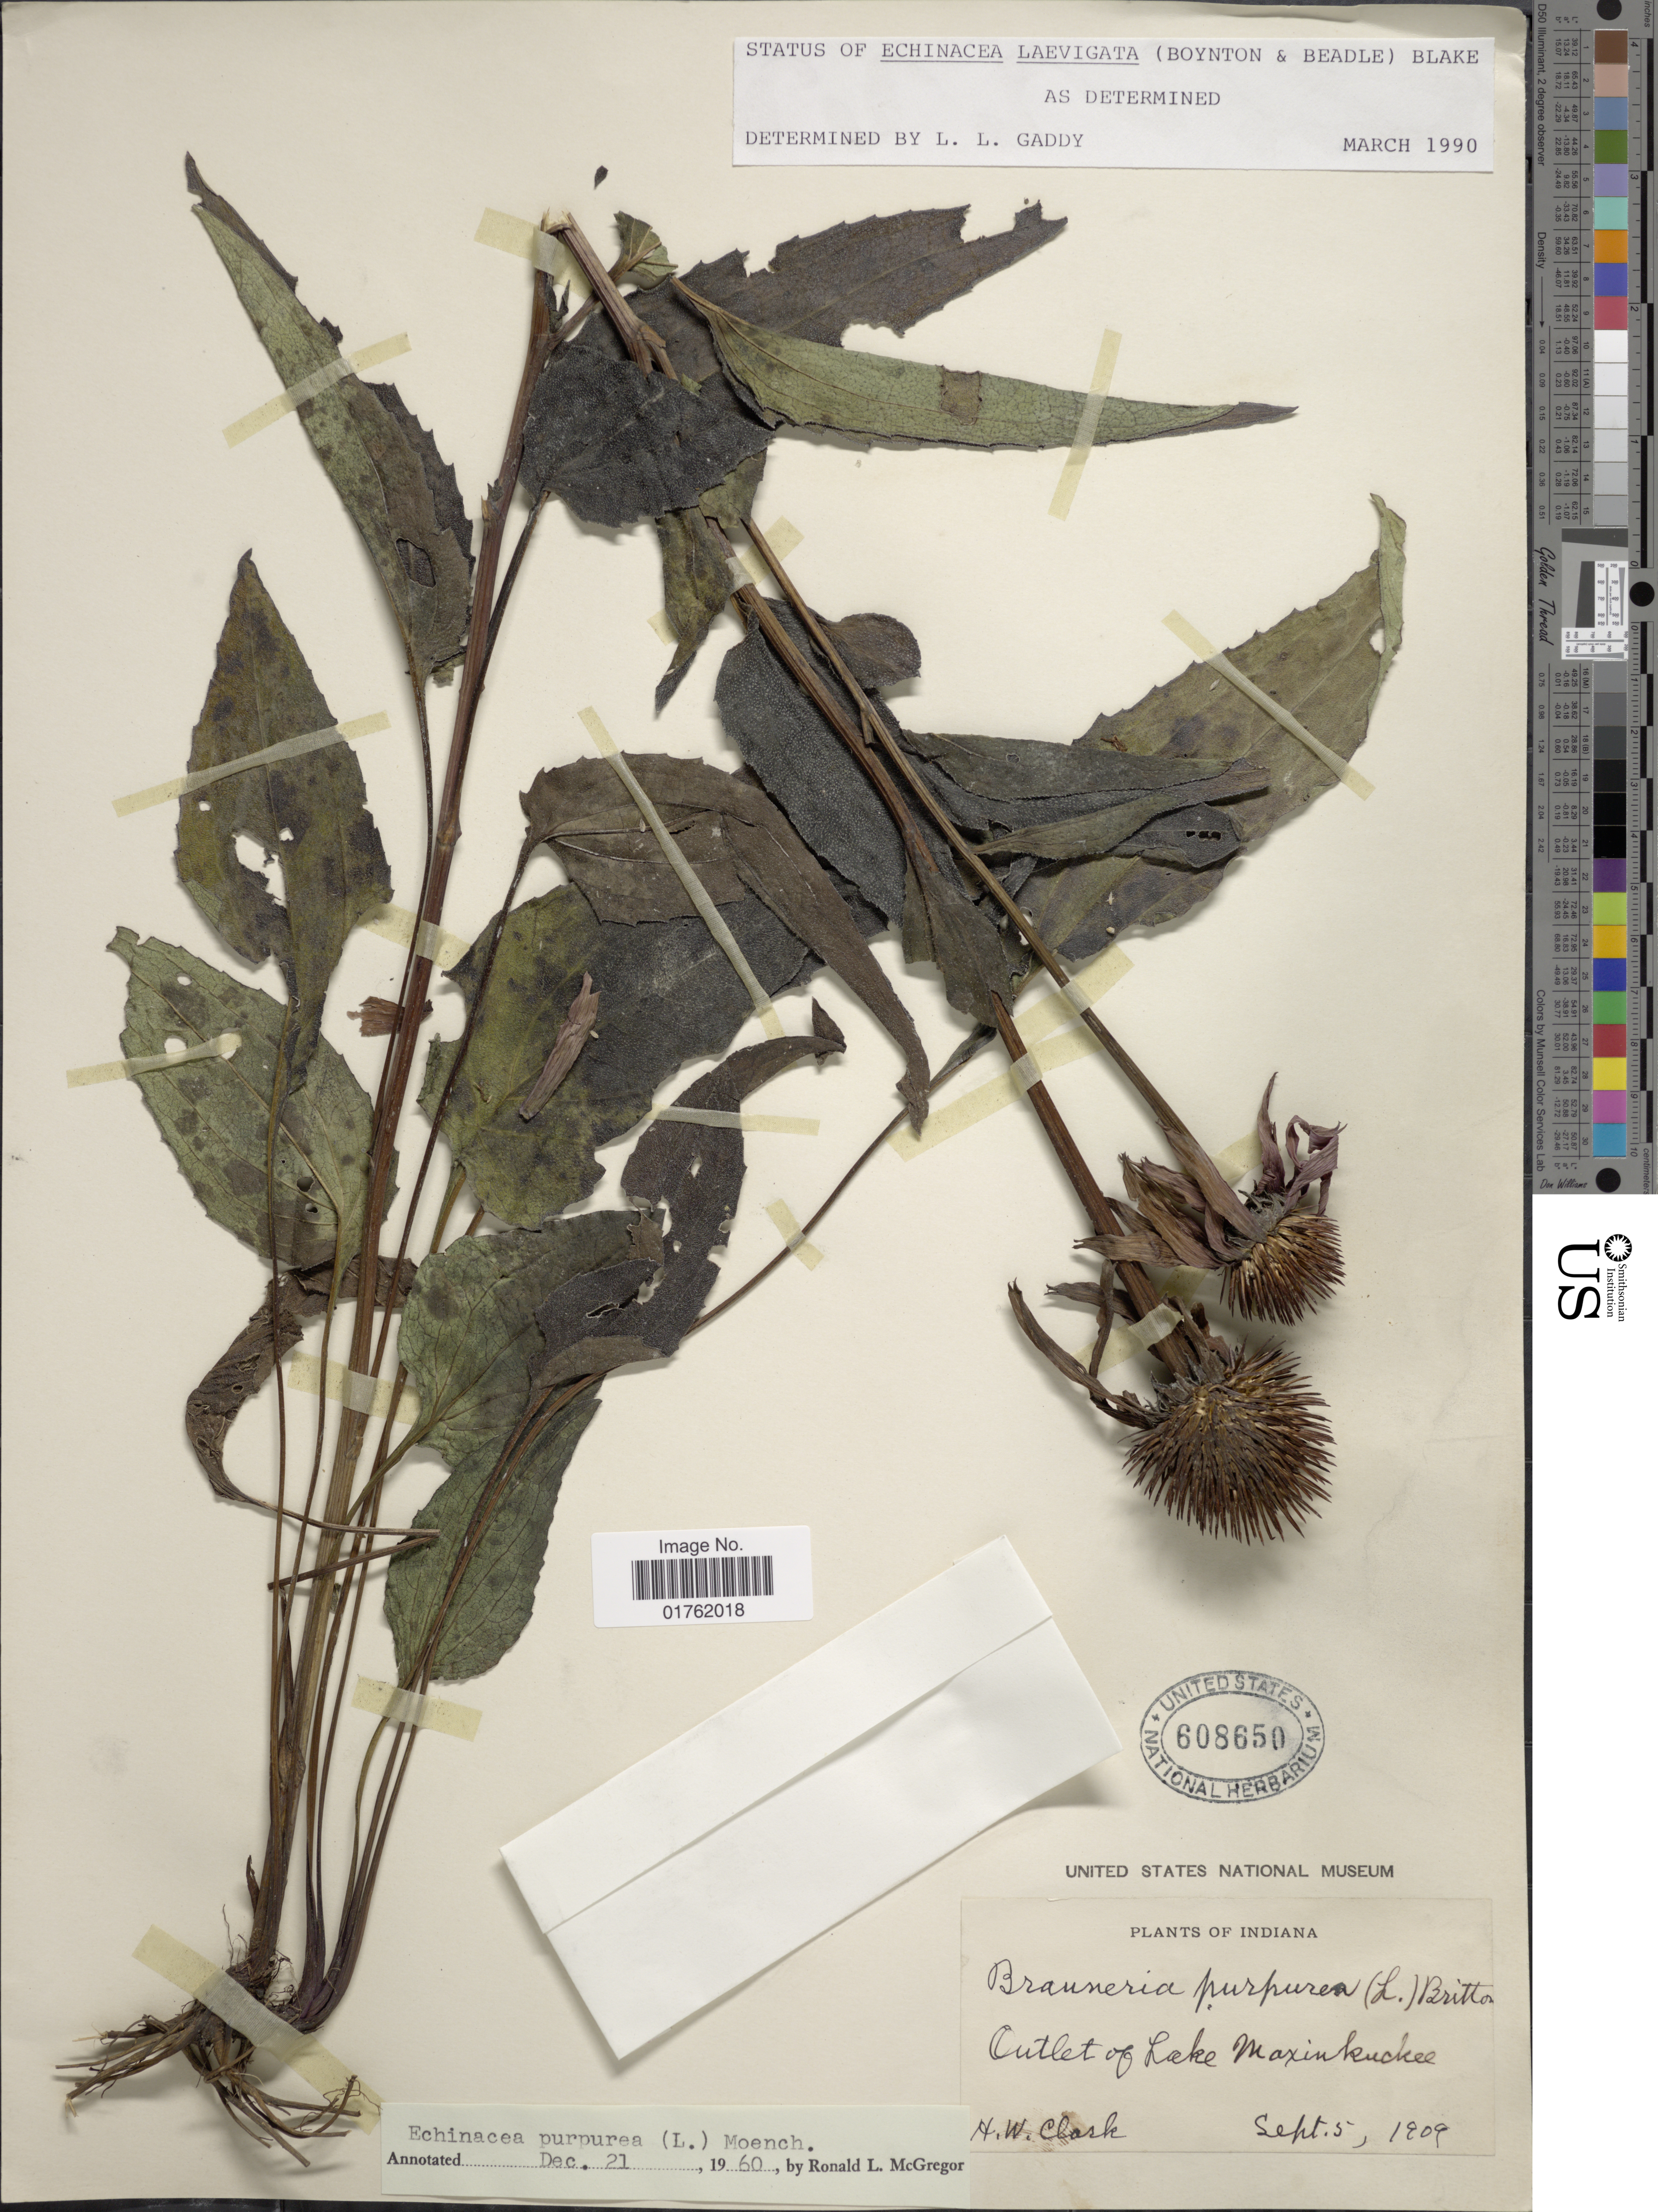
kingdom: Plantae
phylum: Tracheophyta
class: Magnoliopsida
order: Asterales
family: Asteraceae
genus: Echinacea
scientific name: Echinacea purpurea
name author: (L.) Moench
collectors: H. W. Clark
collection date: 1909-09-05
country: United States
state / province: Indiana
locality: Outlet of Lake Maxinkuckee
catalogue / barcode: US 608650